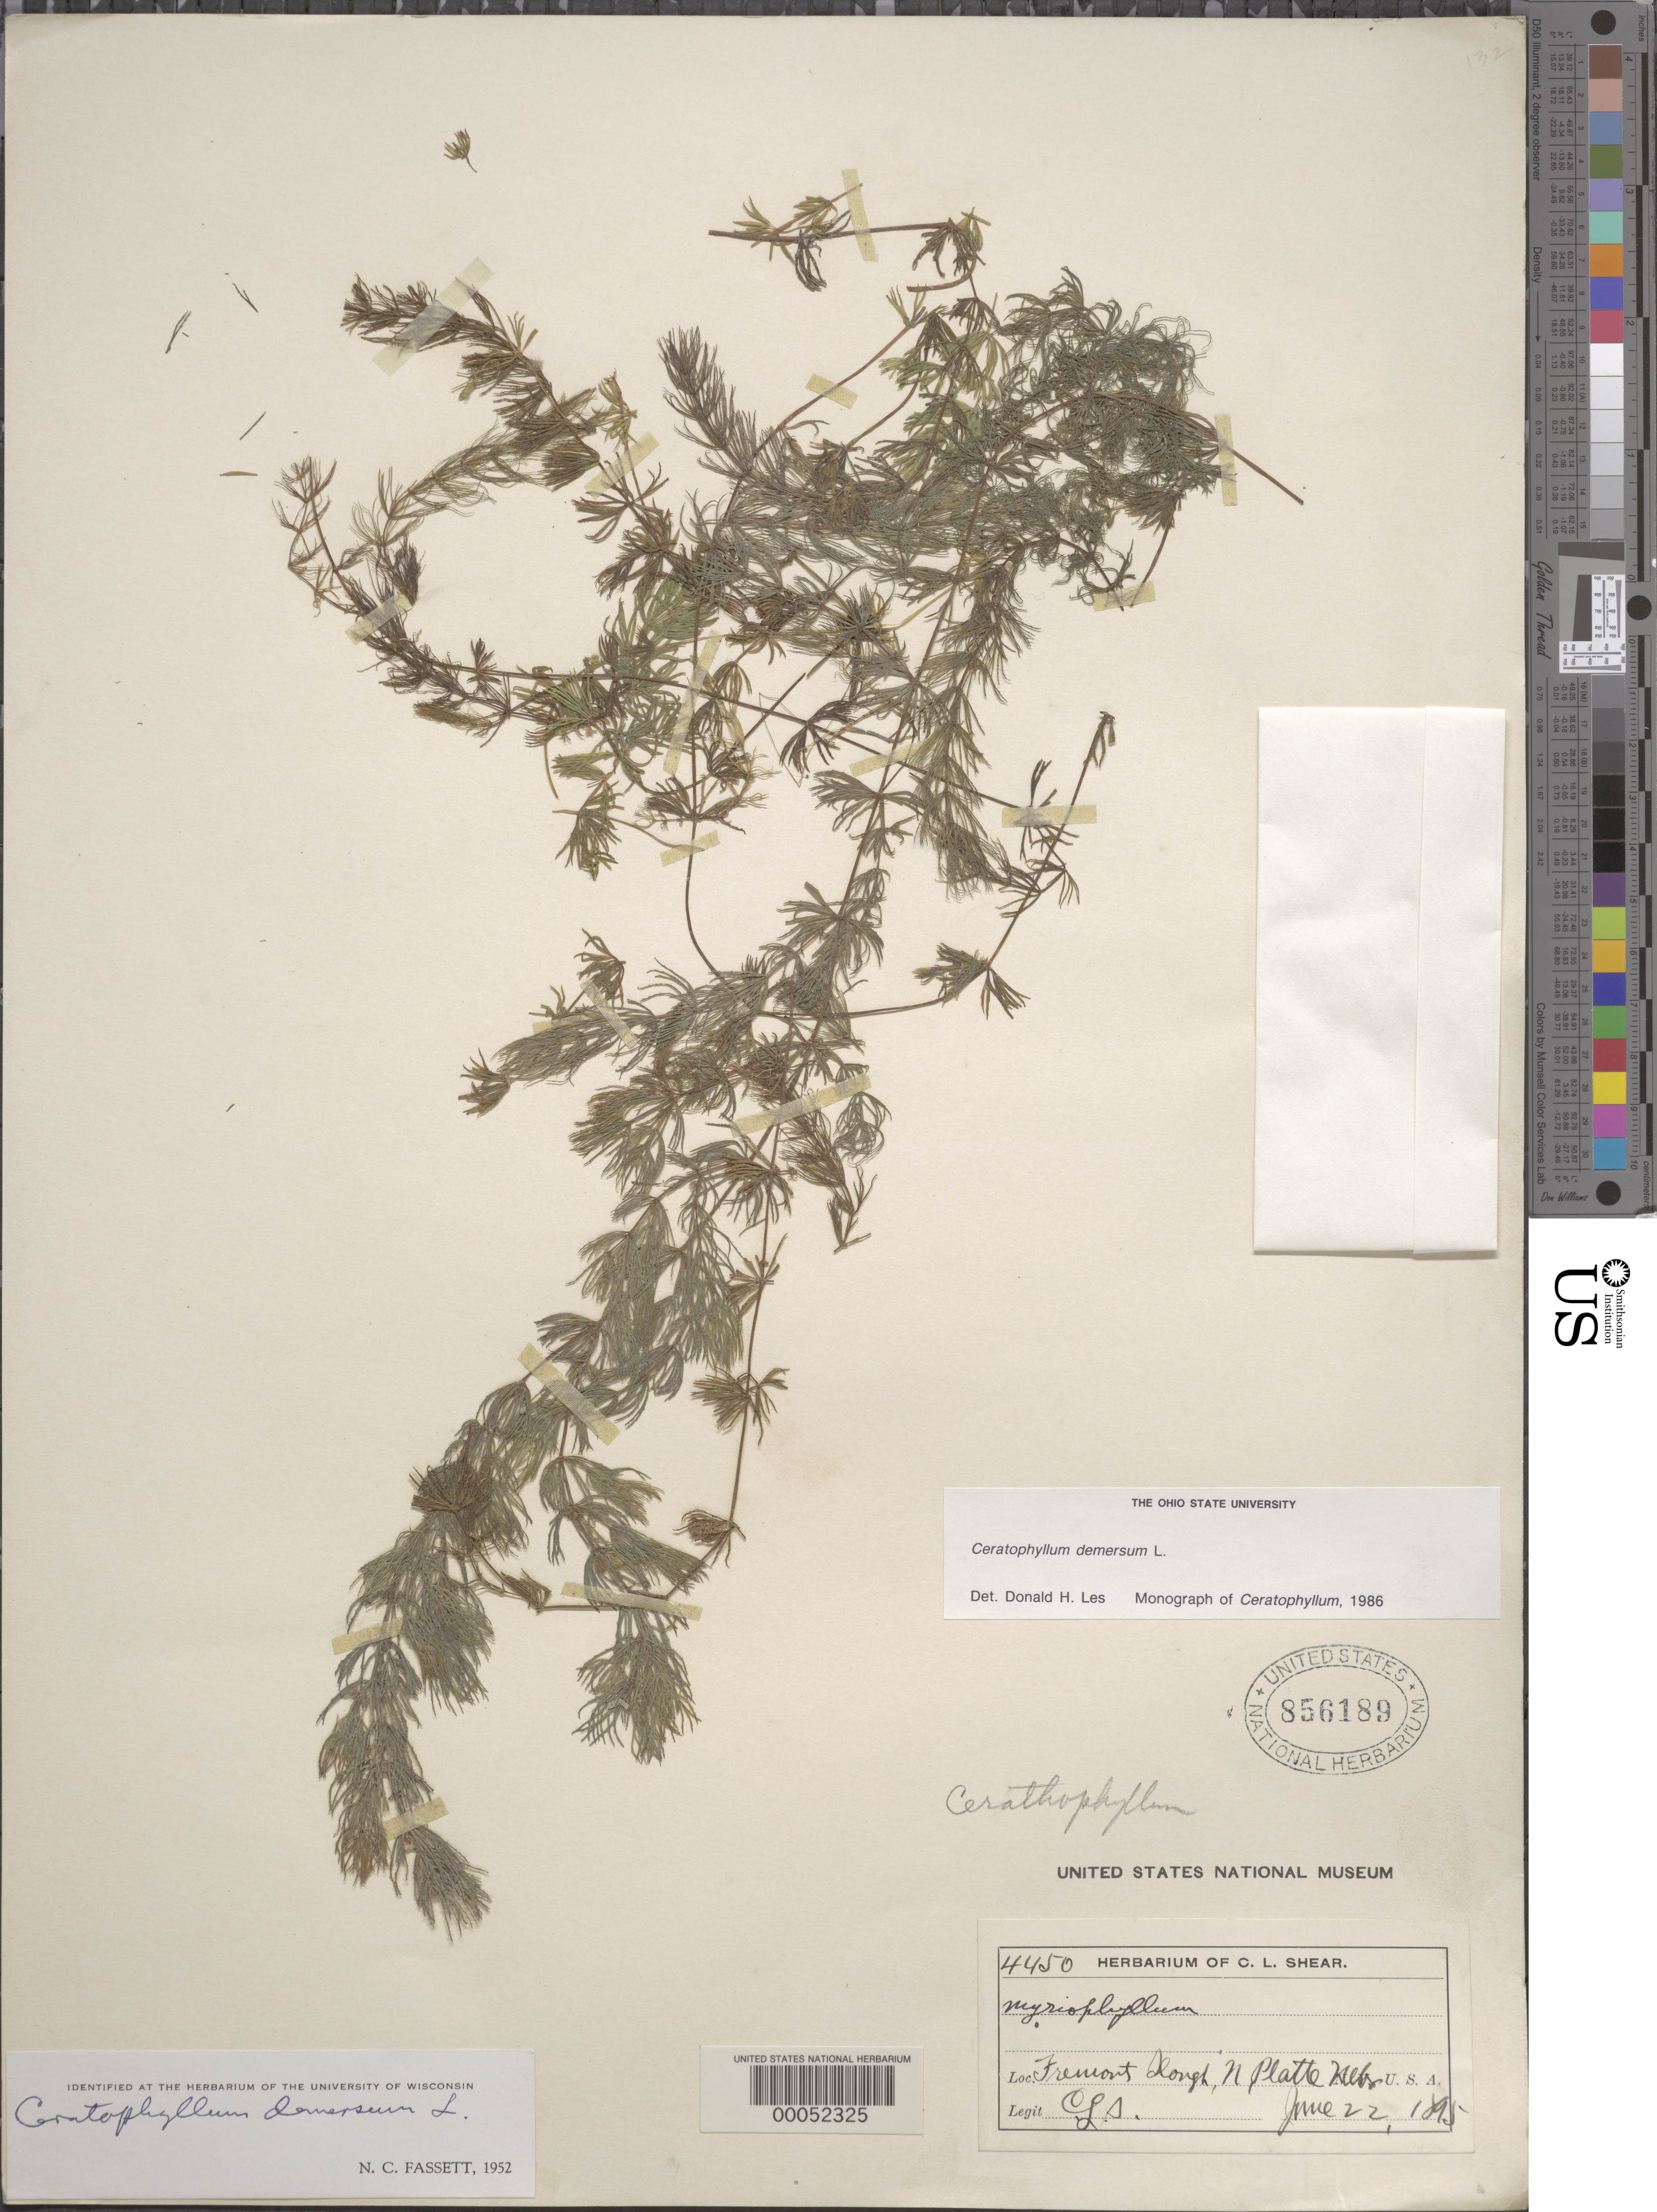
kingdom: Plantae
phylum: Tracheophyta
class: Magnoliopsida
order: Ceratophyllales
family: Ceratophyllaceae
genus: Ceratophyllum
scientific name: Ceratophyllum demersum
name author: L.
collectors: C. L. S.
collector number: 4450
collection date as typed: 22 Jun 1895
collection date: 1895-06-22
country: United States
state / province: Nebraska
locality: Fremont slough, n platte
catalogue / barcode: US 856189